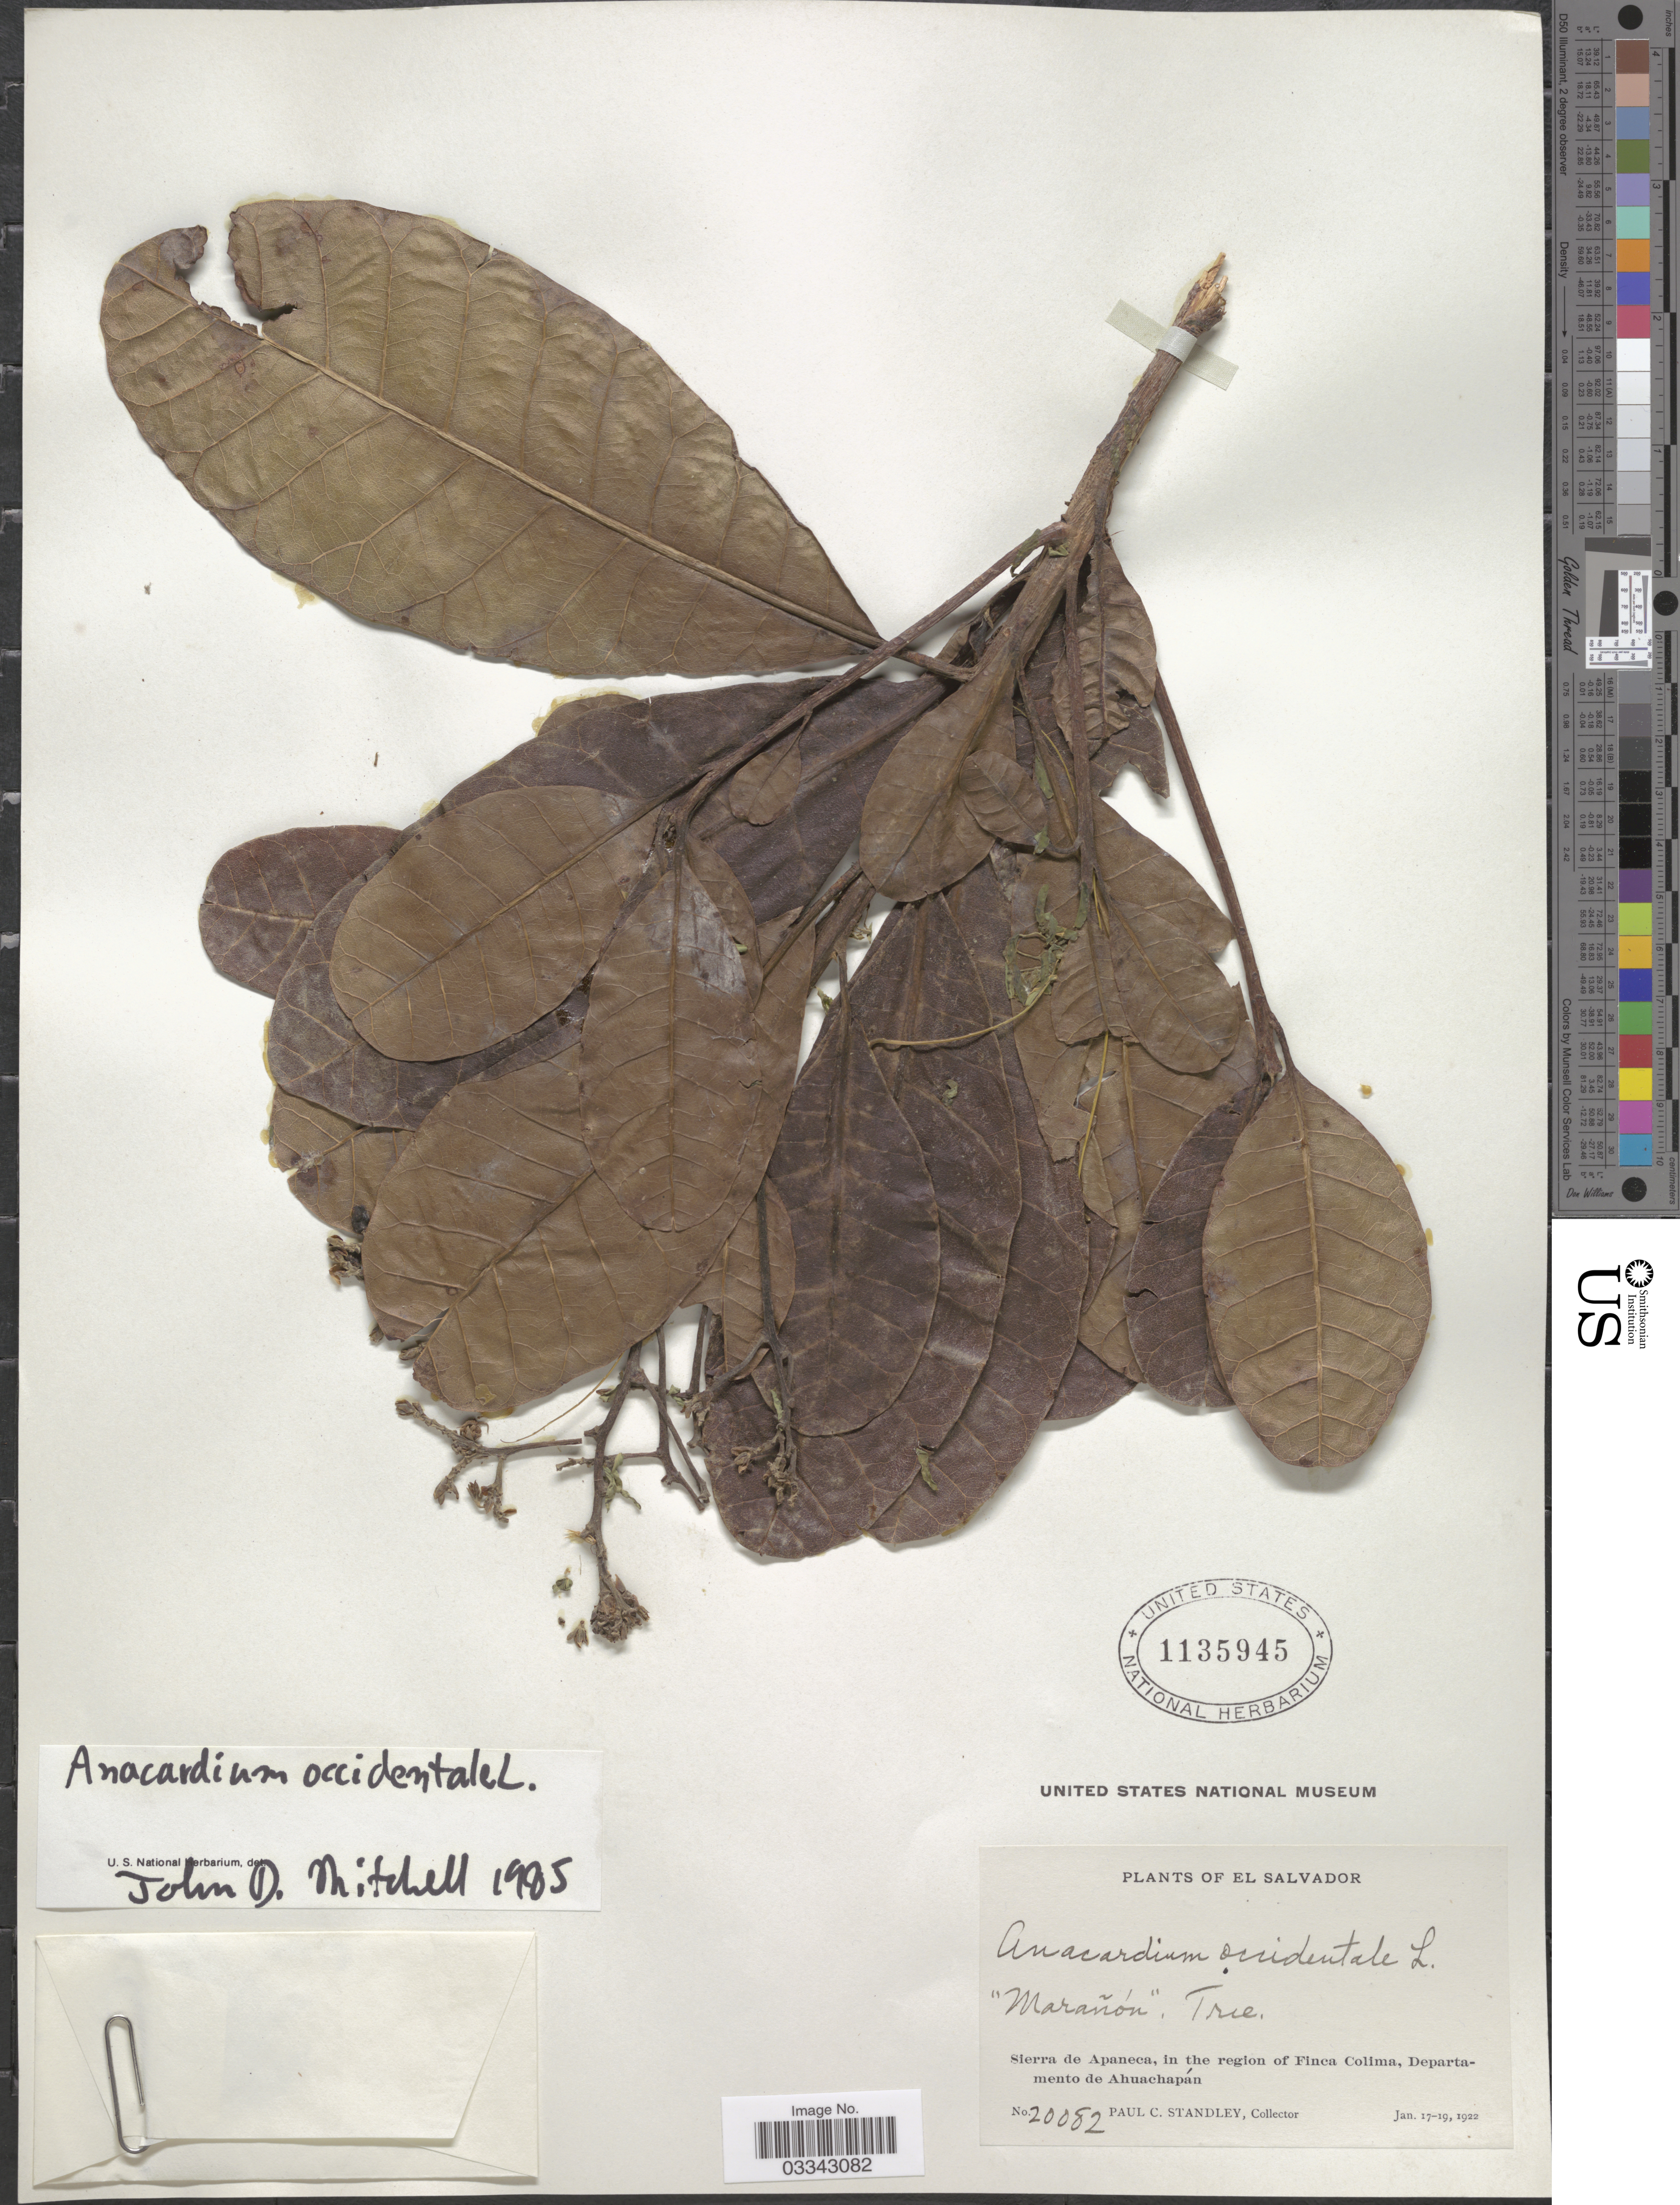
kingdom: Plantae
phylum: Tracheophyta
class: Magnoliopsida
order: Sapindales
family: Anacardiaceae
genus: Anacardium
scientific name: Anacardium occidentale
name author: L.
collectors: P. C. Standley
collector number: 20082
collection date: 1922-01-17/1922-01-19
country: El Salvador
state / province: Ahuachapan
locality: Sierra de Apaneca, in the region of Finca Colima, Departamento de Ahuachapán.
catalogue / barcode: US 1135945